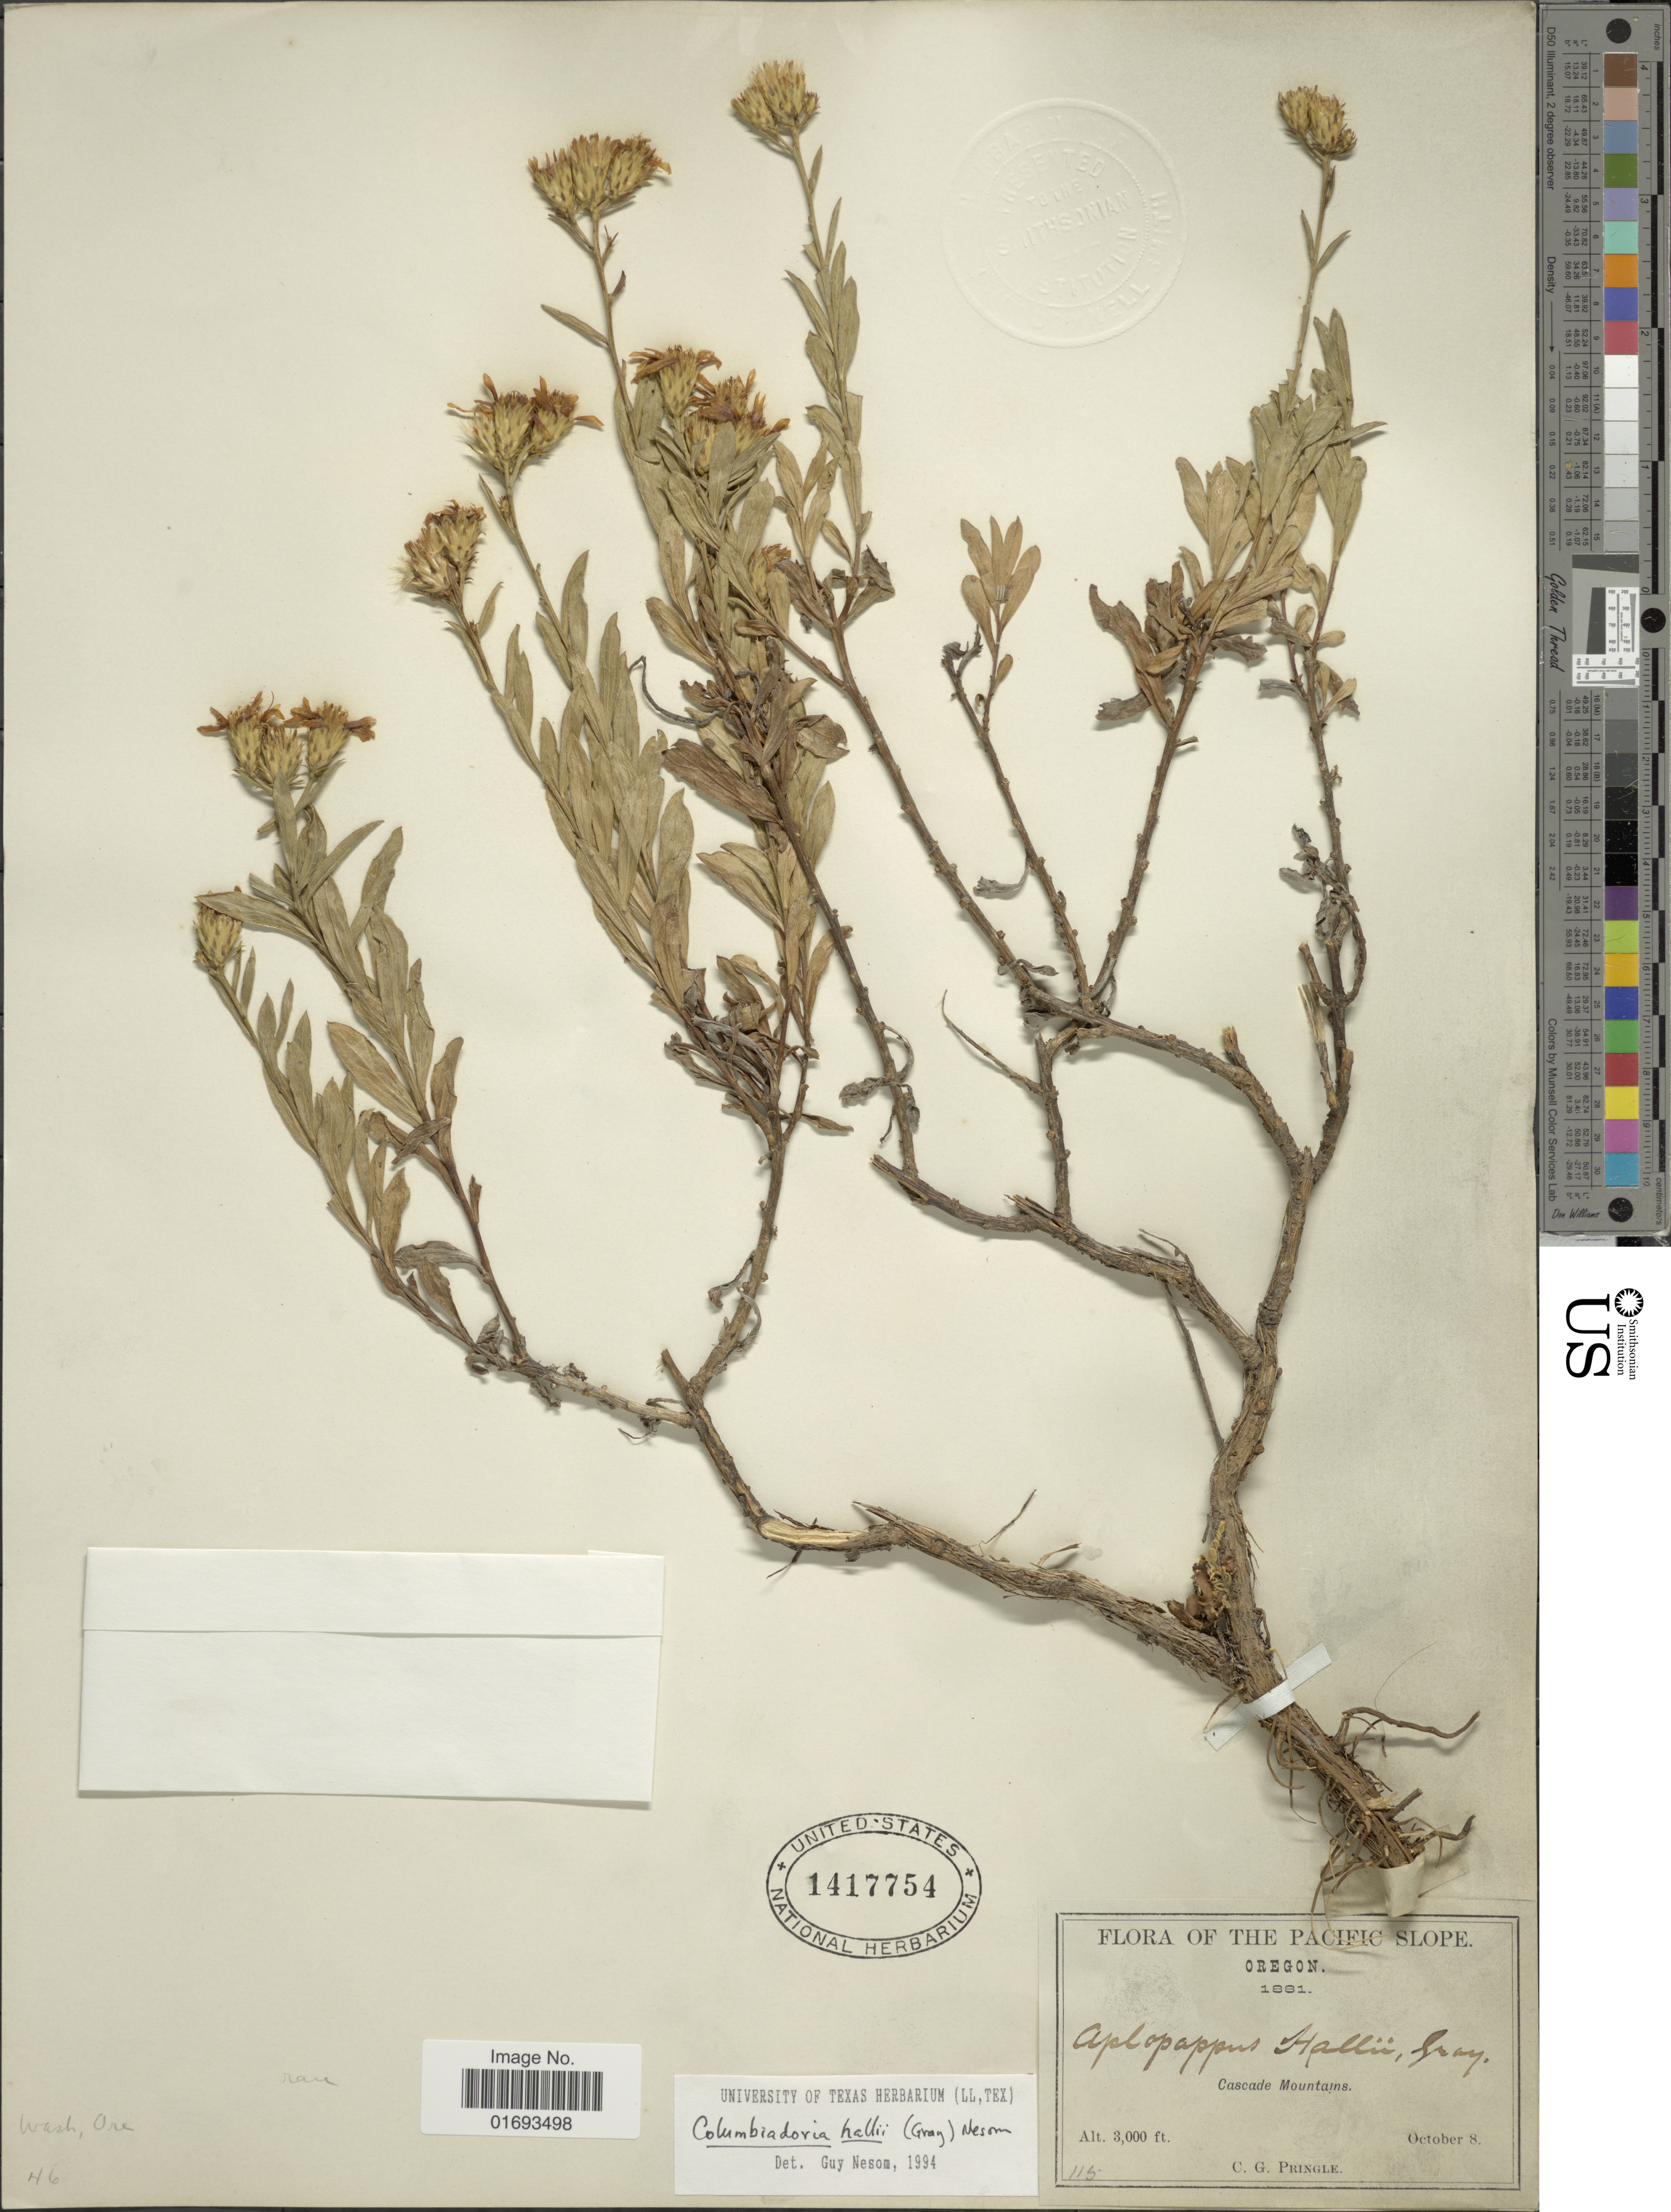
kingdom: Plantae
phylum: Tracheophyta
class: Magnoliopsida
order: Asterales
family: Asteraceae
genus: Columbiadoria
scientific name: Columbiadoria hallii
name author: (A. Gray) G.L. Nesom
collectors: C. G. Pringle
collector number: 115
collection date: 1881-10-08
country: United States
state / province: Oregon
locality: Pacific Slope, Cascade Mountains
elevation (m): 914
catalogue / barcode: US 1417754